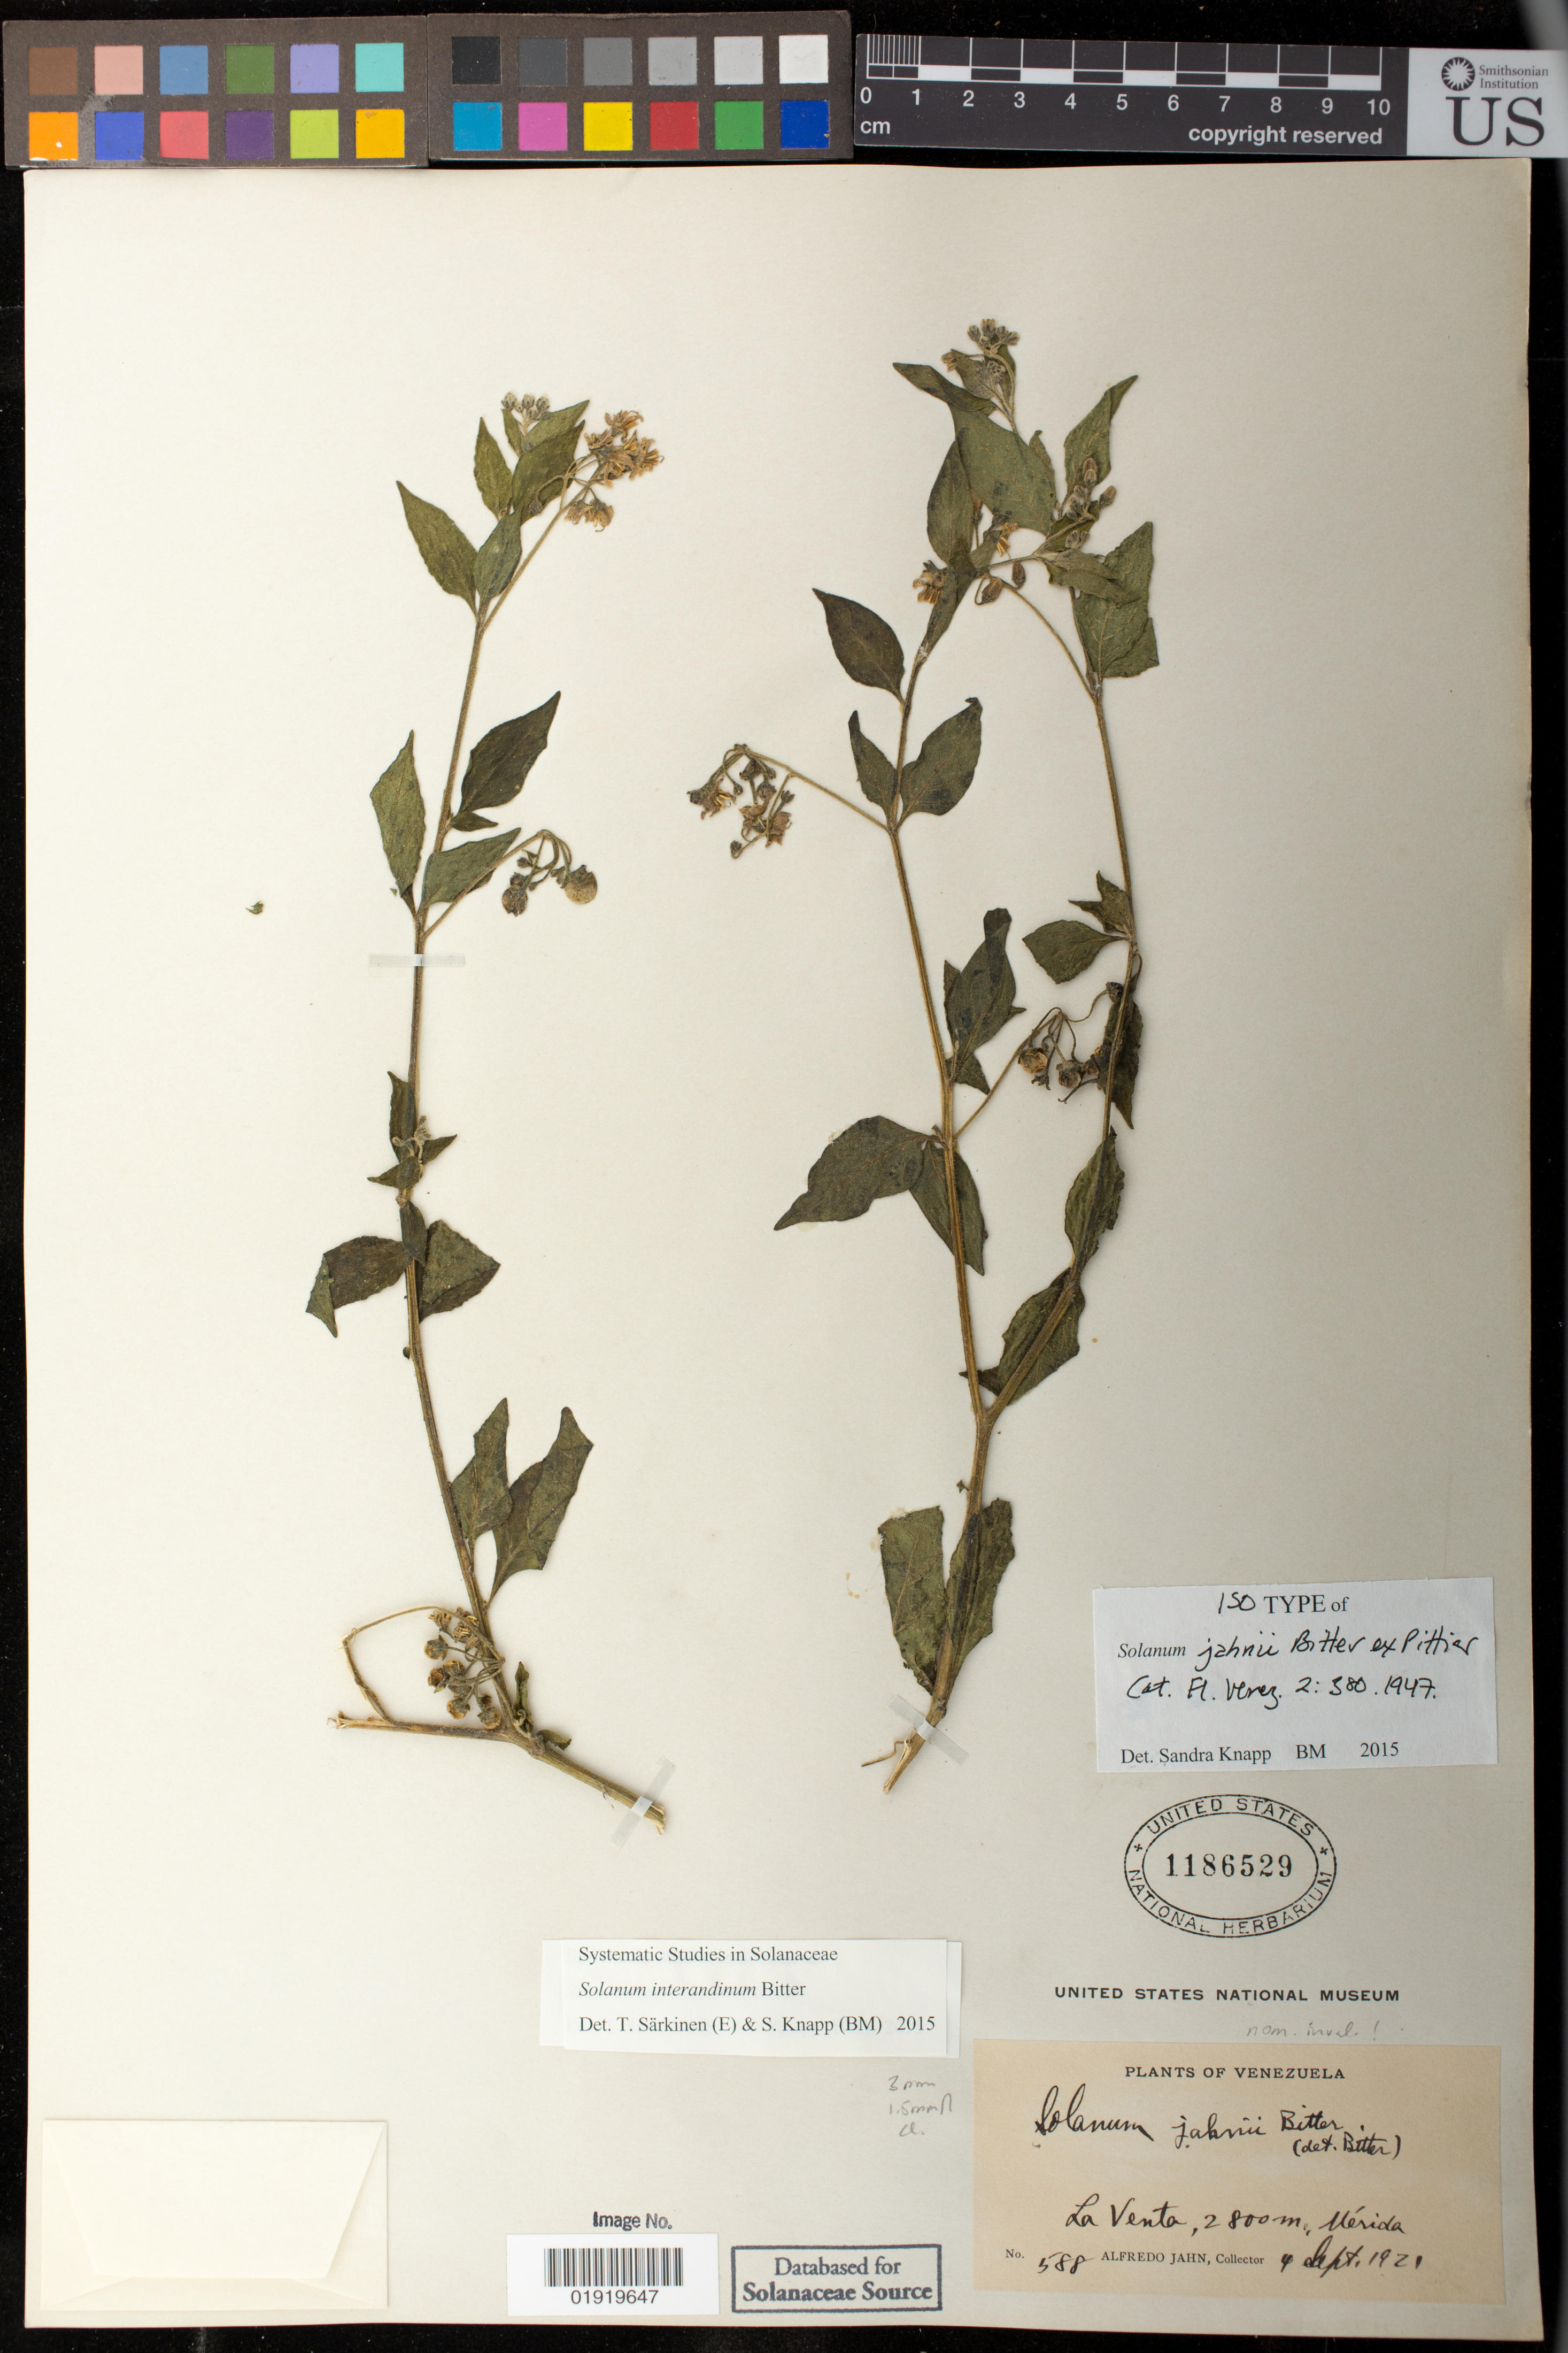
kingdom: Plantae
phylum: Tracheophyta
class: Magnoliopsida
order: Solanales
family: Solanaceae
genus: Solanum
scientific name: Solanum jahnii Bitter ex Pittier, nom. inval.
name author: Bitter ex Pittier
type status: Voucher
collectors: A. Jahn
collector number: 588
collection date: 1921-09-04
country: Venezuela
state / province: Mérida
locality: La Venta, Merida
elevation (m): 2800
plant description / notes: Annotated by S. Knapp (2015) as "isotype" of Solanum jahnii Bitter ex Pittier; name not validly published, published in key (as "P. jahnii" [subgen. Pachystemonum]) but in Spanish only, with no Latin diagn. or descr.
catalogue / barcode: US 1186529